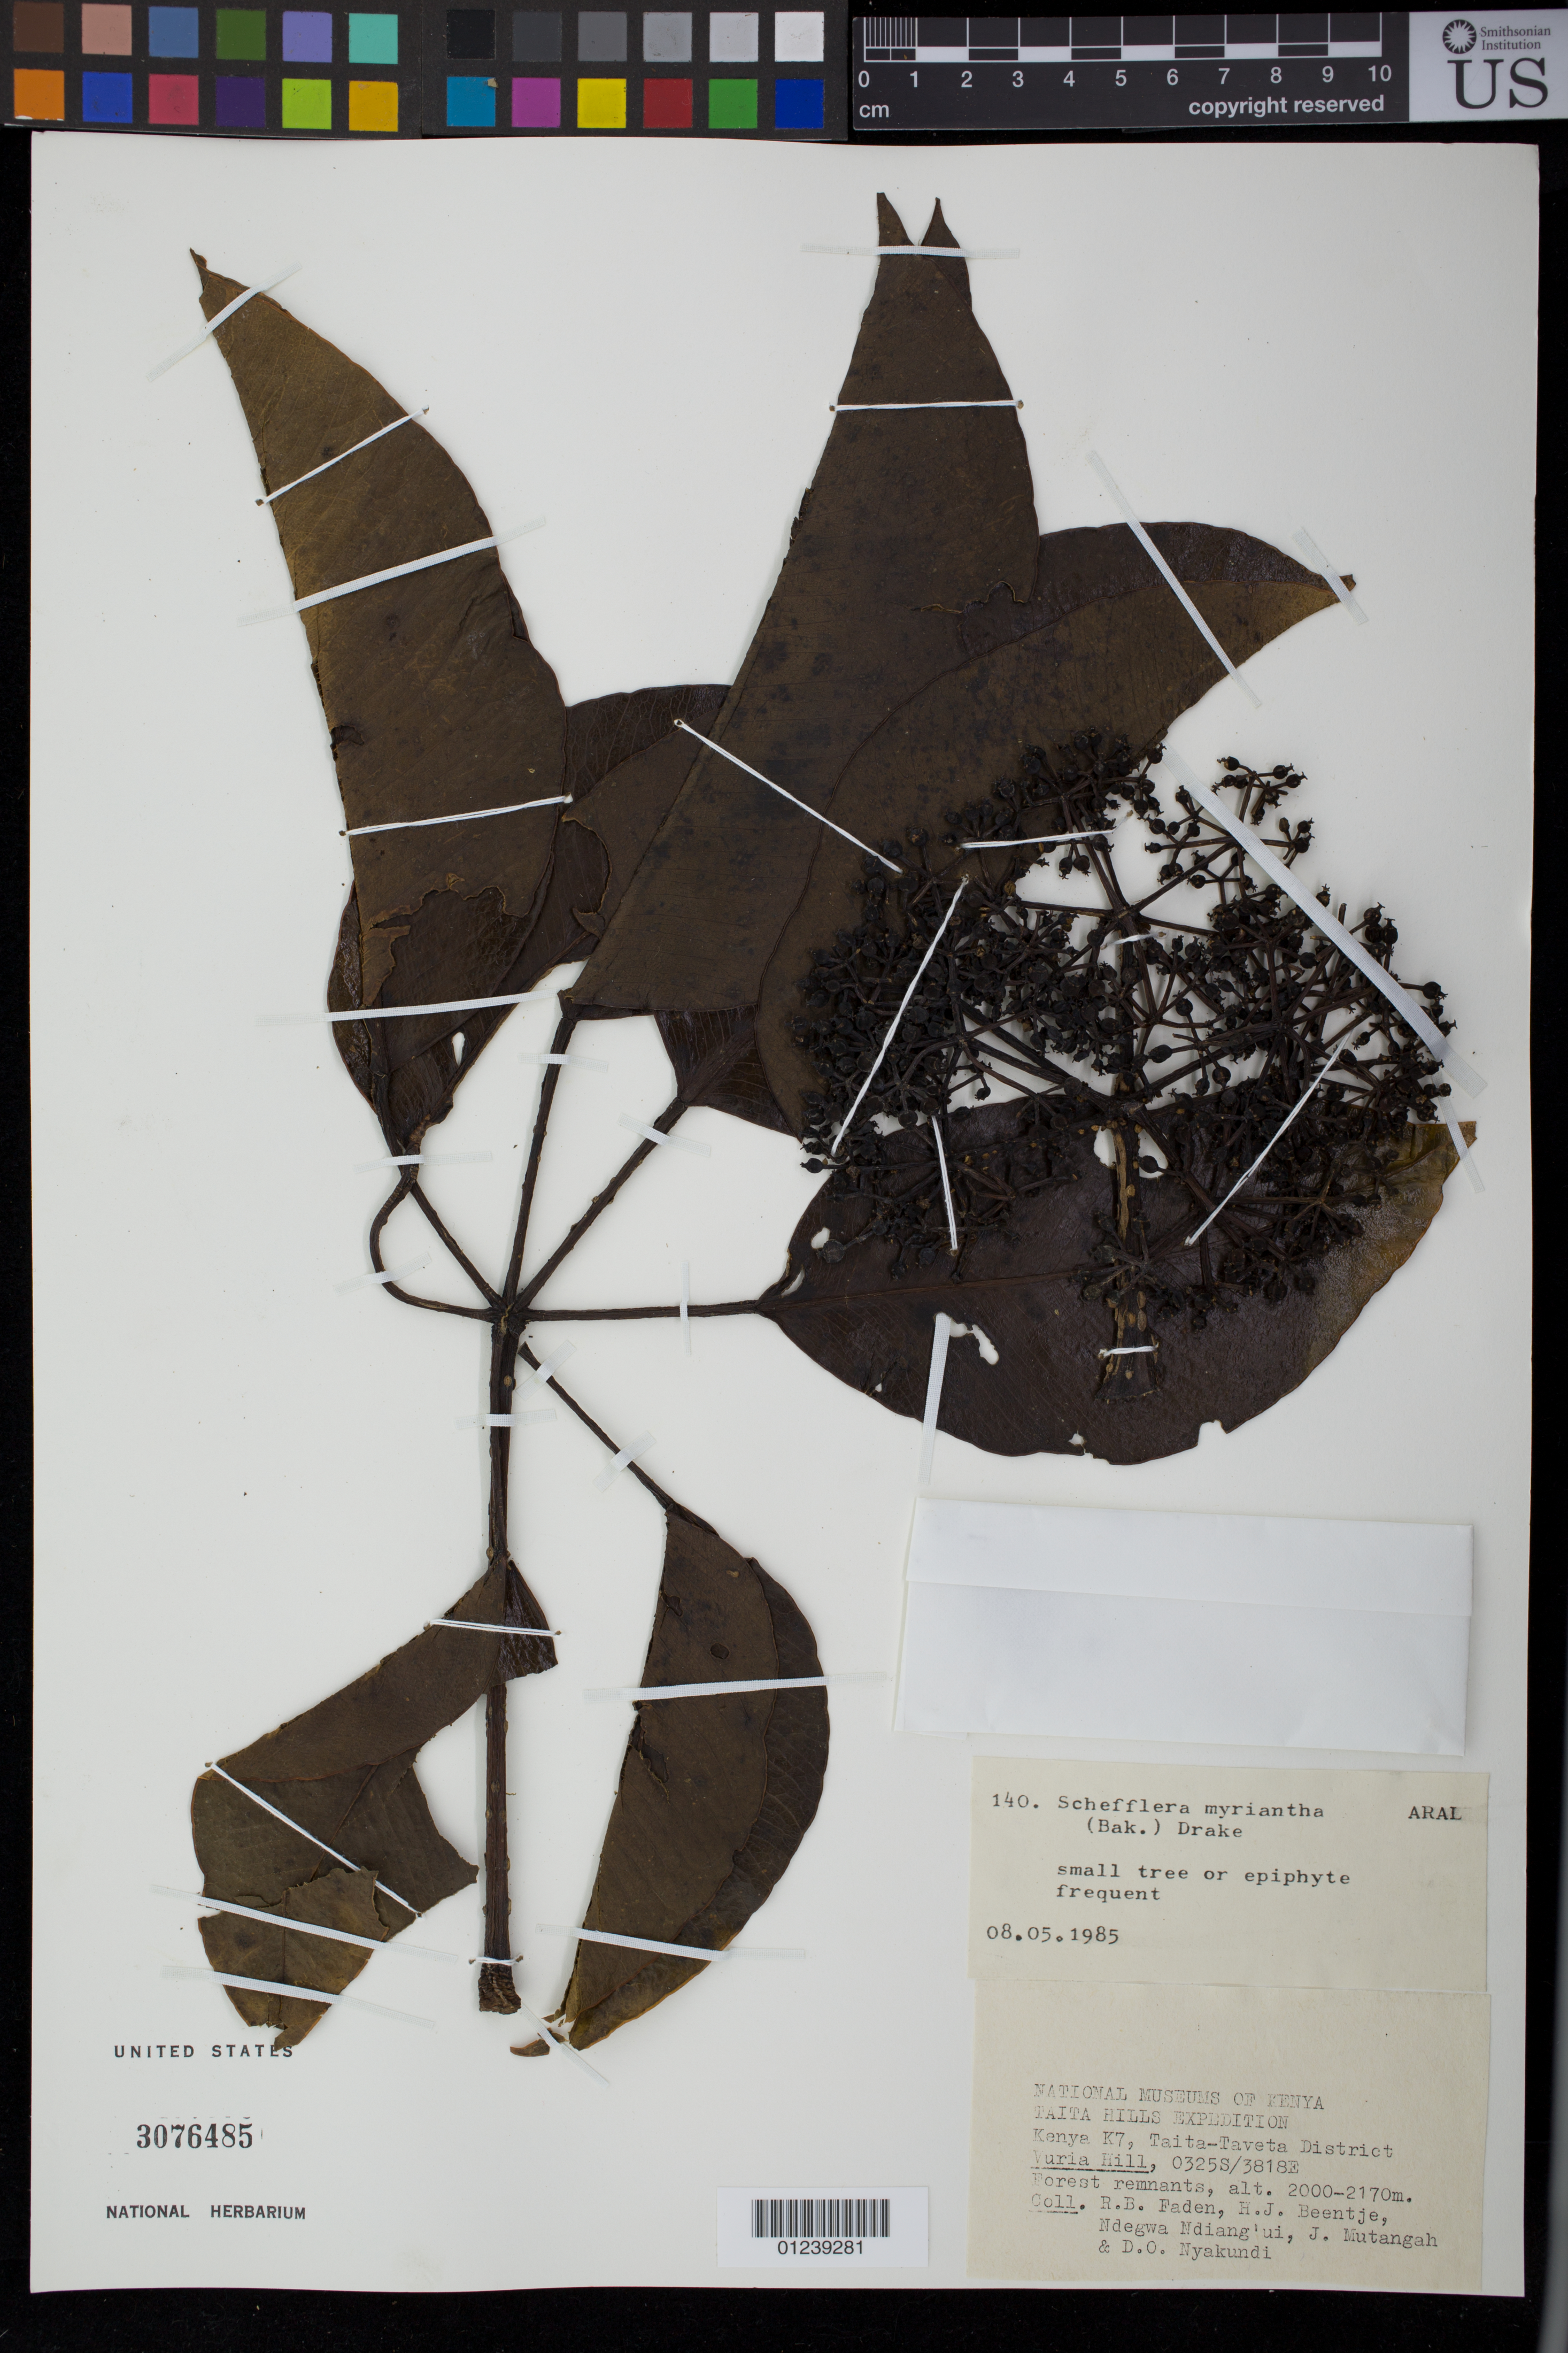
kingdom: Plantae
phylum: Tracheophyta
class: Magnoliopsida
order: Apiales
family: Araliaceae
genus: Schefflera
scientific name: Schefflera myriantha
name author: (Baker) Drake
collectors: R. B. Faden, H. J. Beentje, N. Ndiang'ui & J. Mutangah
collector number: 140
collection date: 1985-05-08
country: Kenya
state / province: Taita Taveta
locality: K7. Vuria Hill.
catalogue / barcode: US 3076485